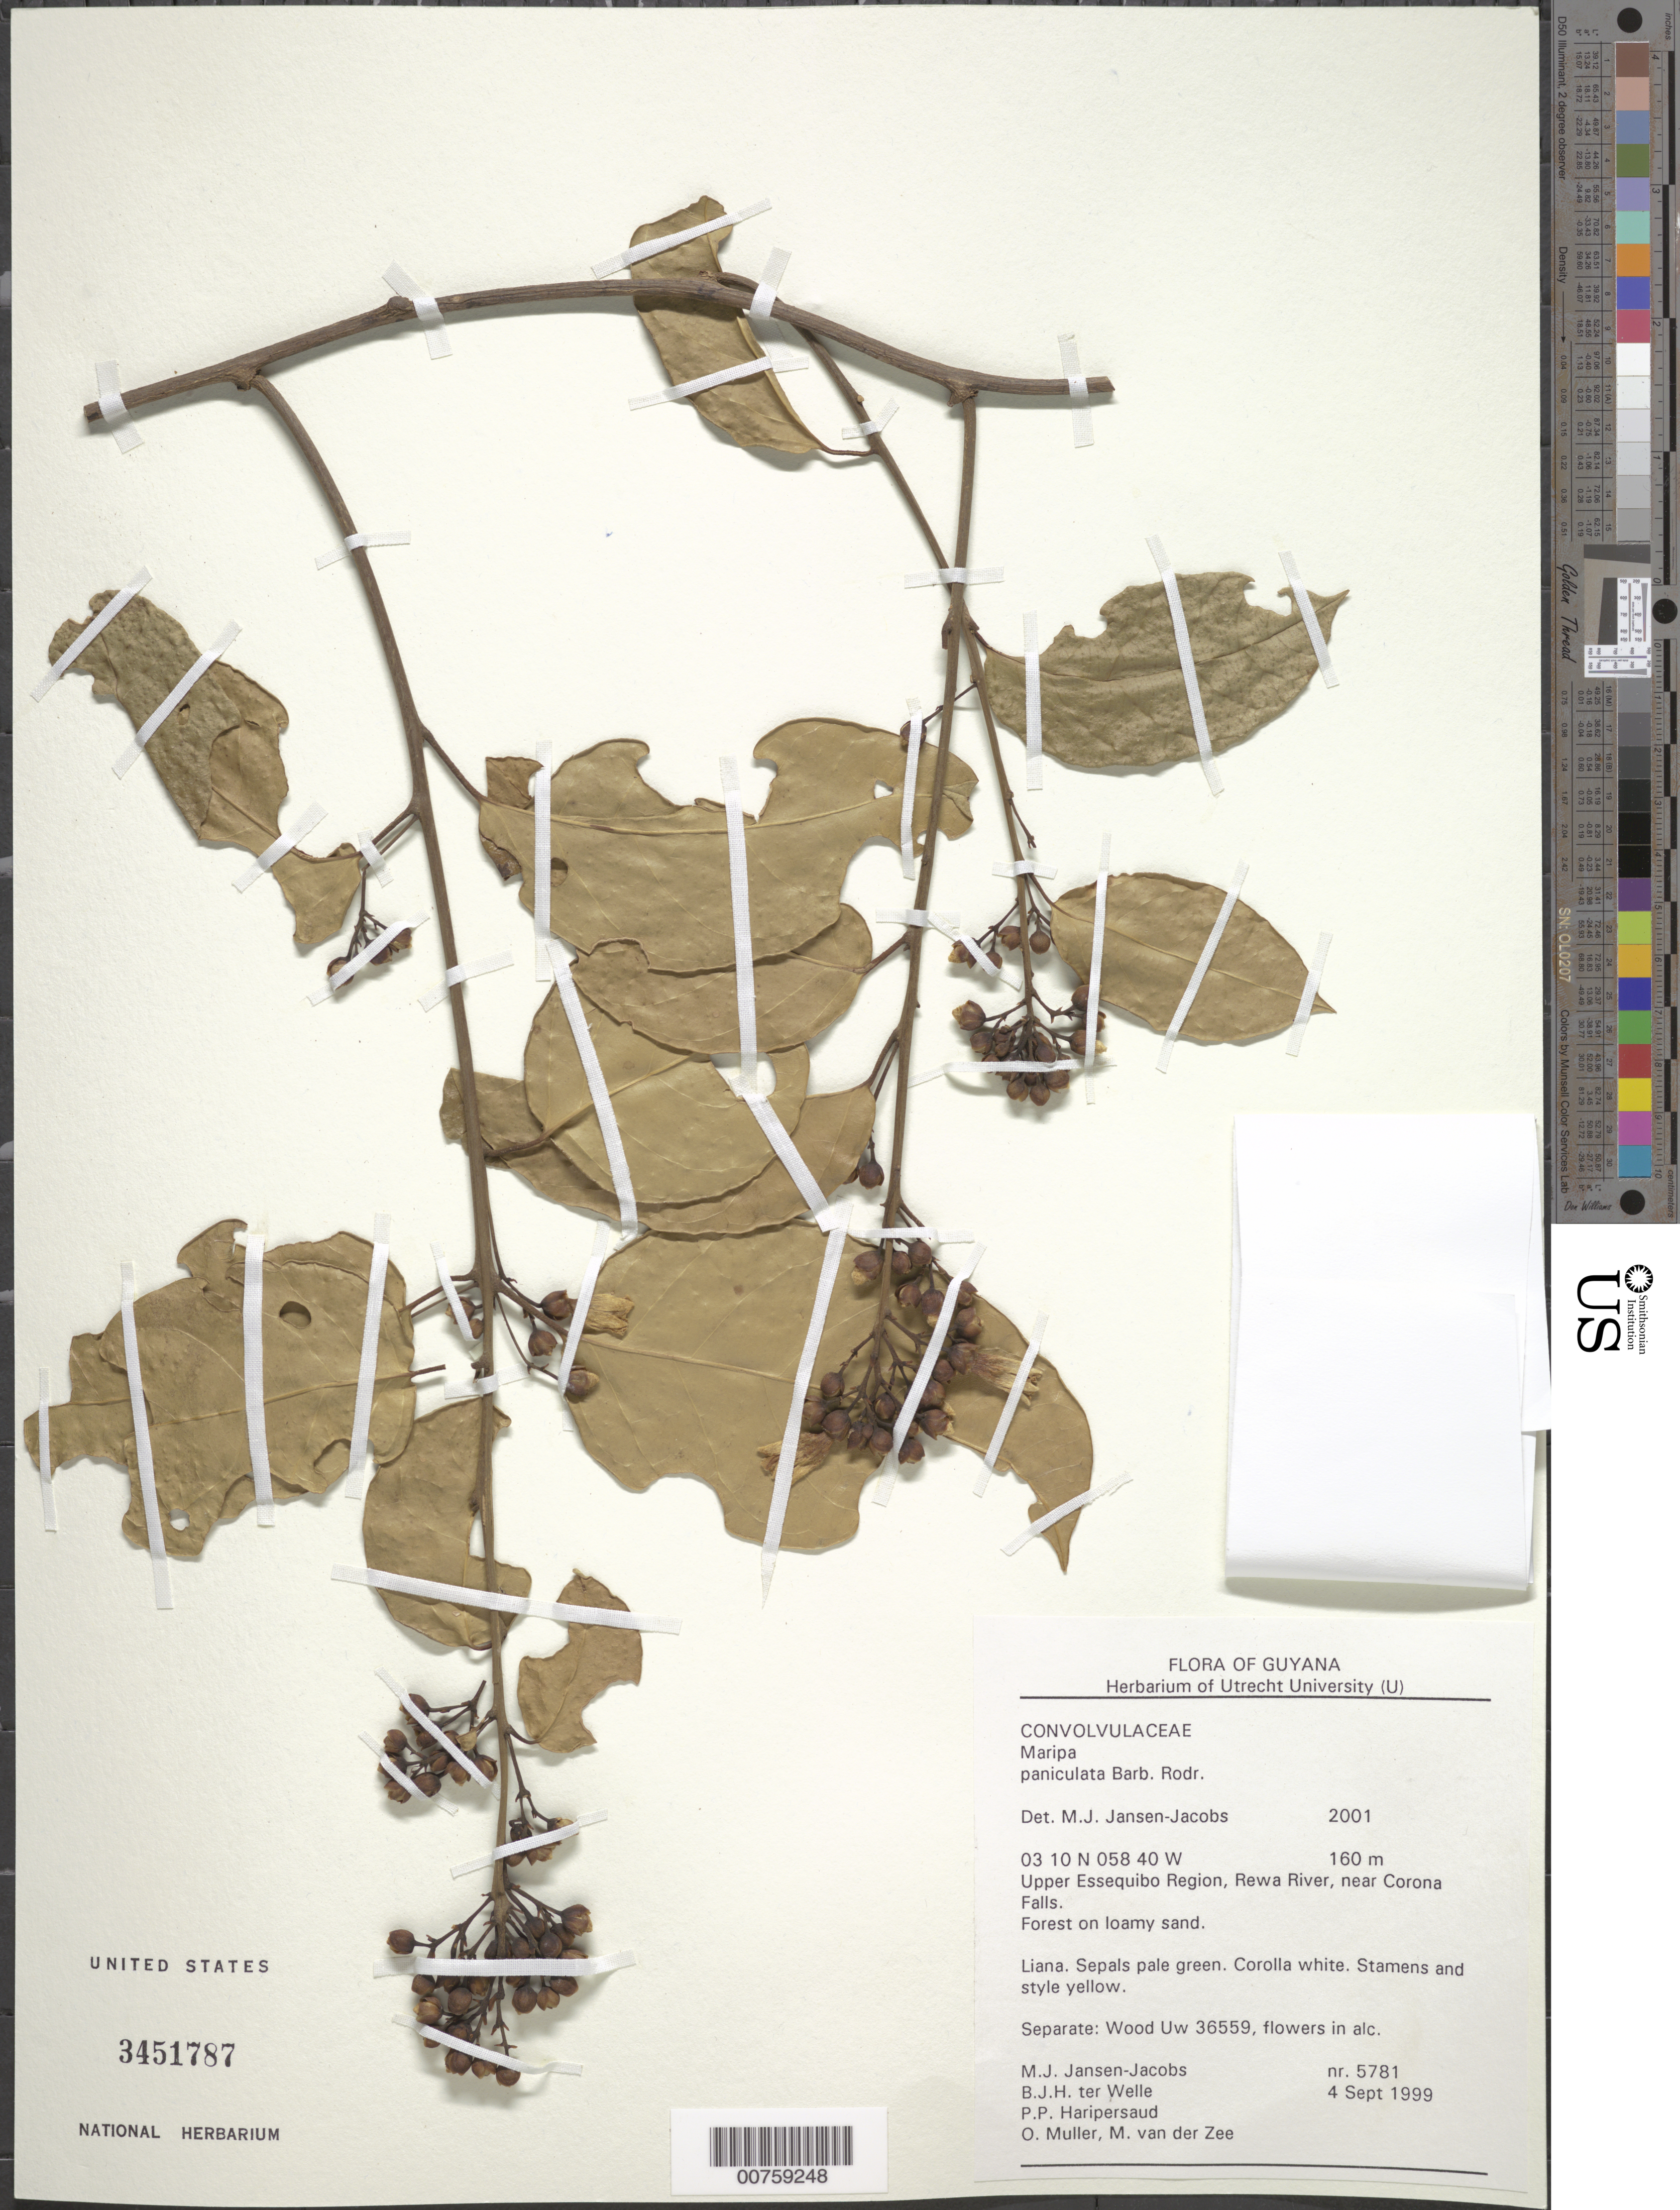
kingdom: Plantae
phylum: Tracheophyta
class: Magnoliopsida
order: Solanales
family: Convolvulaceae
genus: Maripa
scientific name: Maripa paniculata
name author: Barb. Rodr.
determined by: Jansen-Jacobs, M. J., (U), Nationaal Herbarium Nederland, Utrecht University branch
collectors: M. J. Jansen-Jacobs, B. Welle, P. Haripersaud, O. Muller & M. van der Zee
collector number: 5781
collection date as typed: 4-Sep-99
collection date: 1999-09-04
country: Guyana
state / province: U. Takutu-U. Essequibo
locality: Rewa River, near Corona Falls, Upper Essequibo Region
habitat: Forest on loamy sand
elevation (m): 160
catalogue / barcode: US 3451787